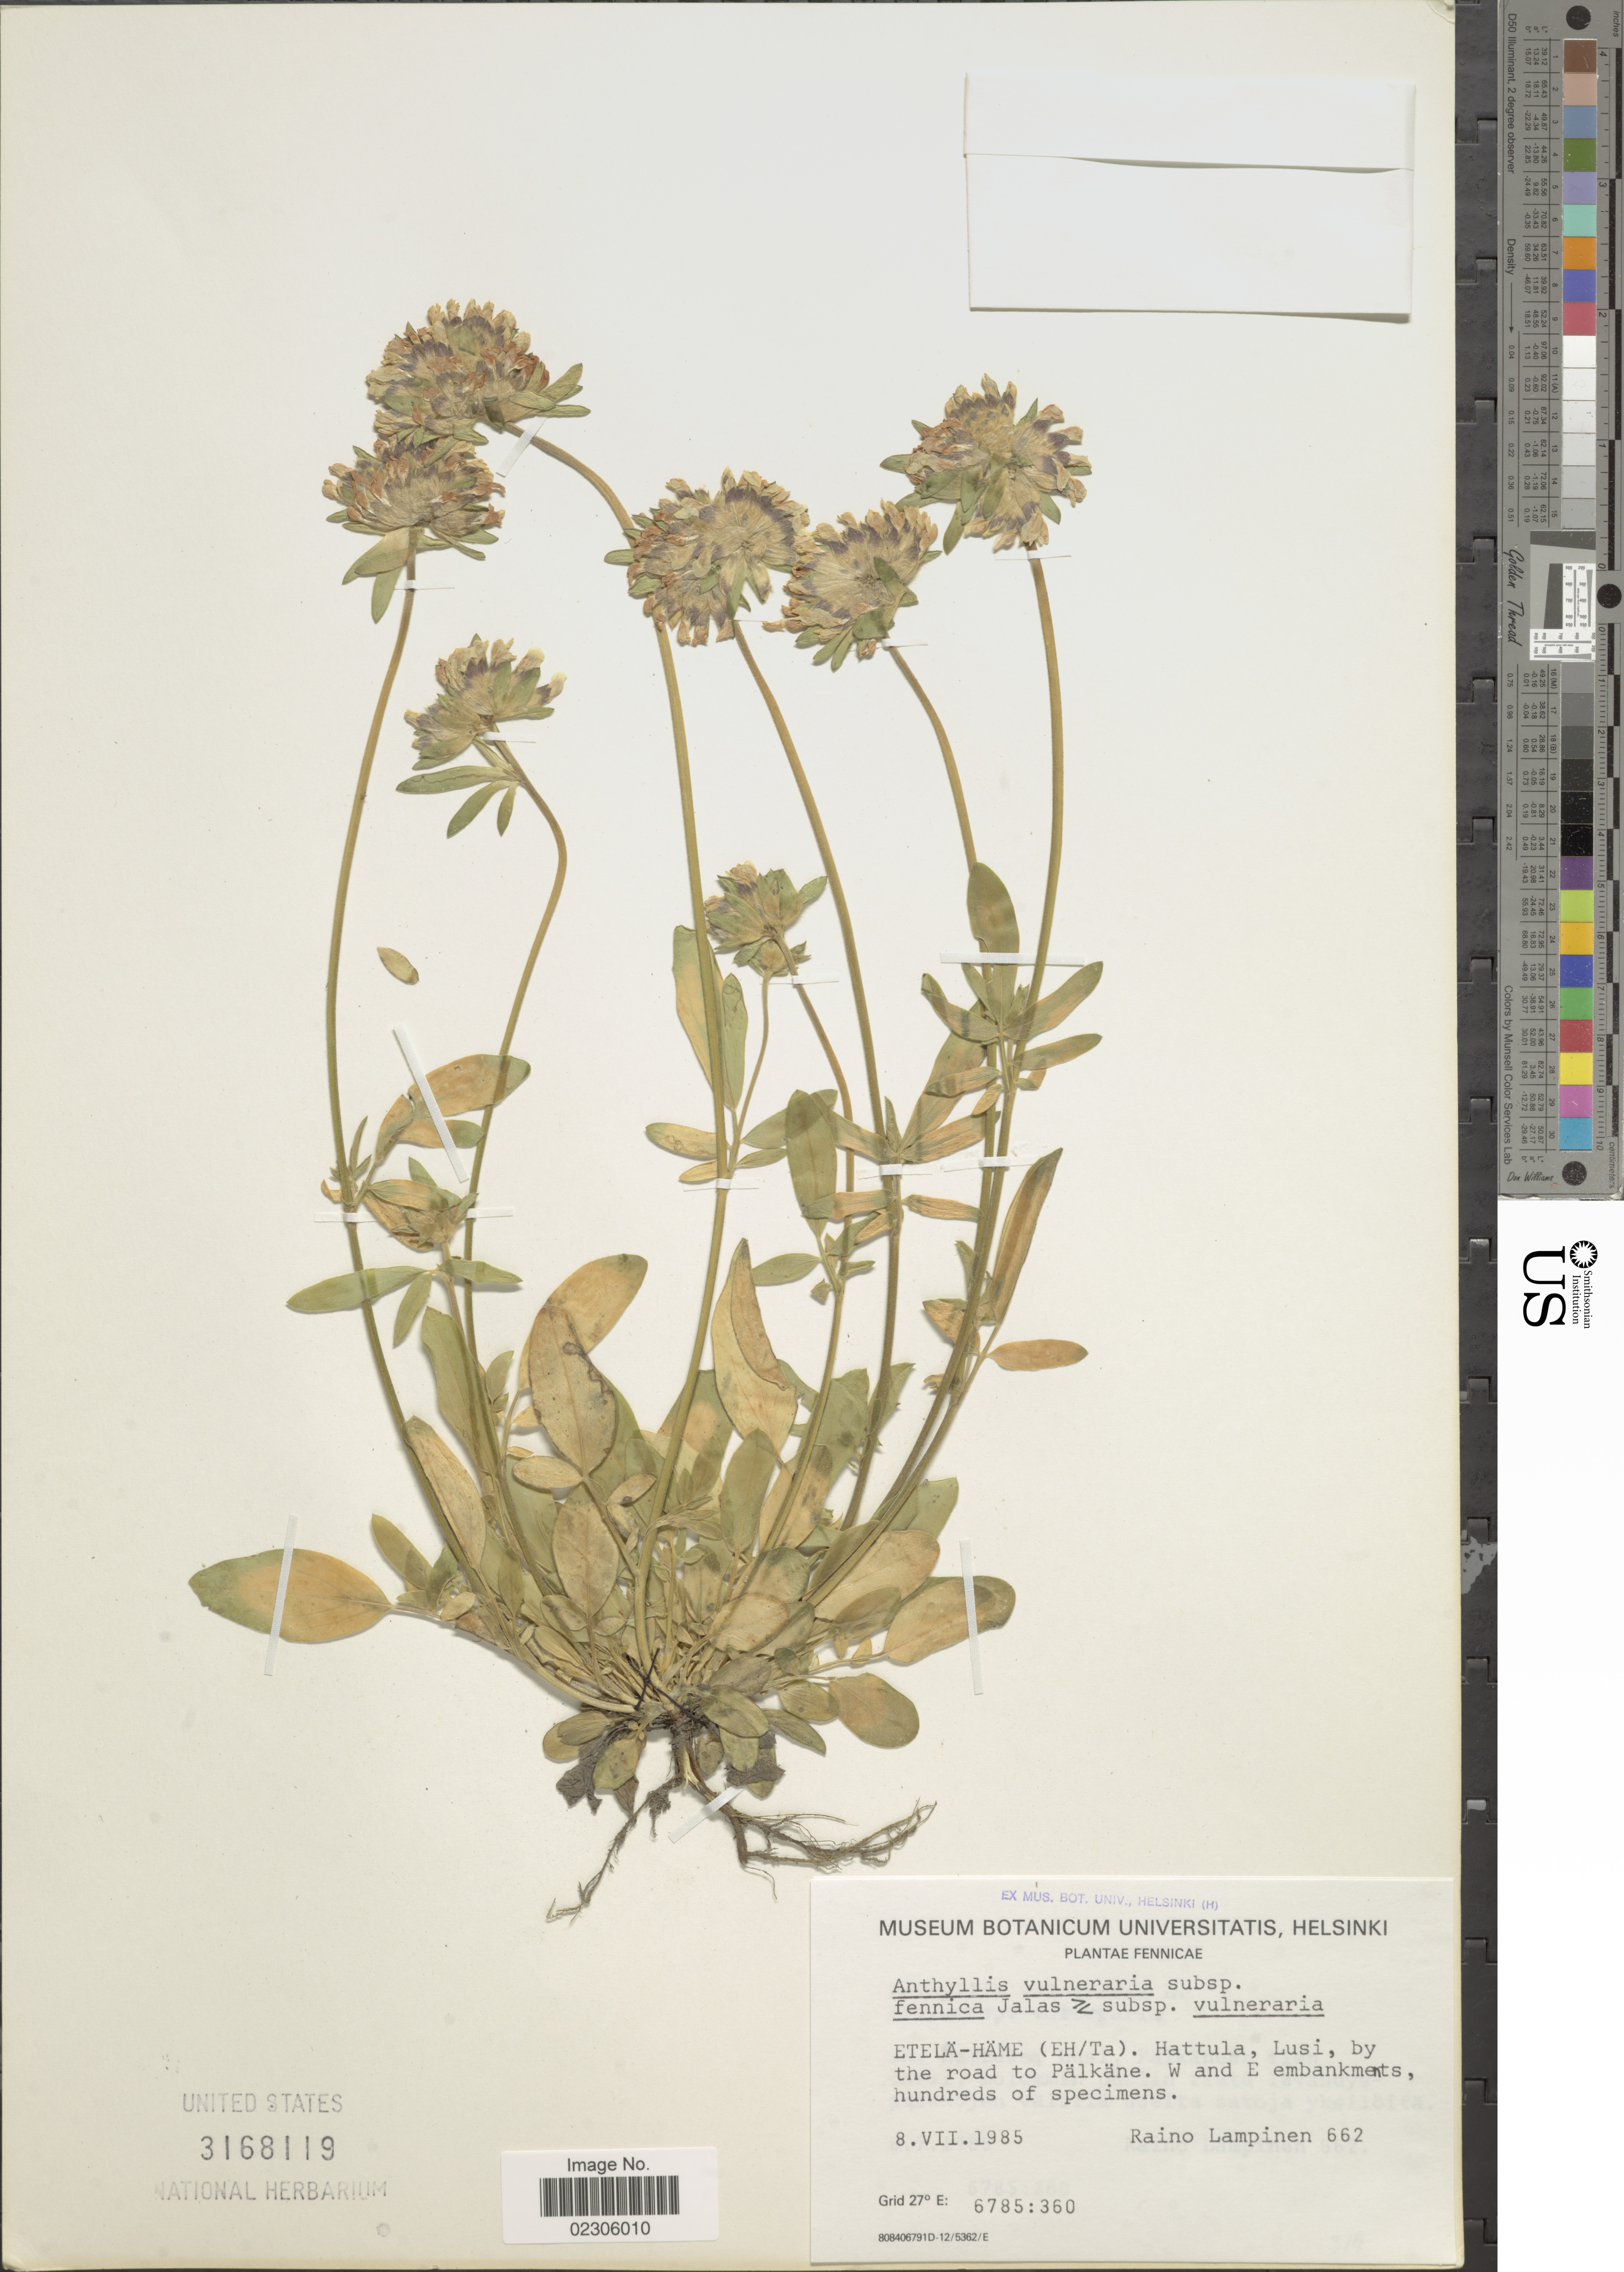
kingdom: Plantae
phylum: Tracheophyta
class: Magnoliopsida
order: Fabales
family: Fabaceae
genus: Anthyllis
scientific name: Anthyllis vulneraria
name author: L.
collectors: R. Lampinen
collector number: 662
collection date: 1985-07-08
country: Finland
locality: Fennicae, Etela-Hame (Eh/Ta), Hattula, Lusi, by the road to Palkane, W and E embankments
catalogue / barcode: US 3168119